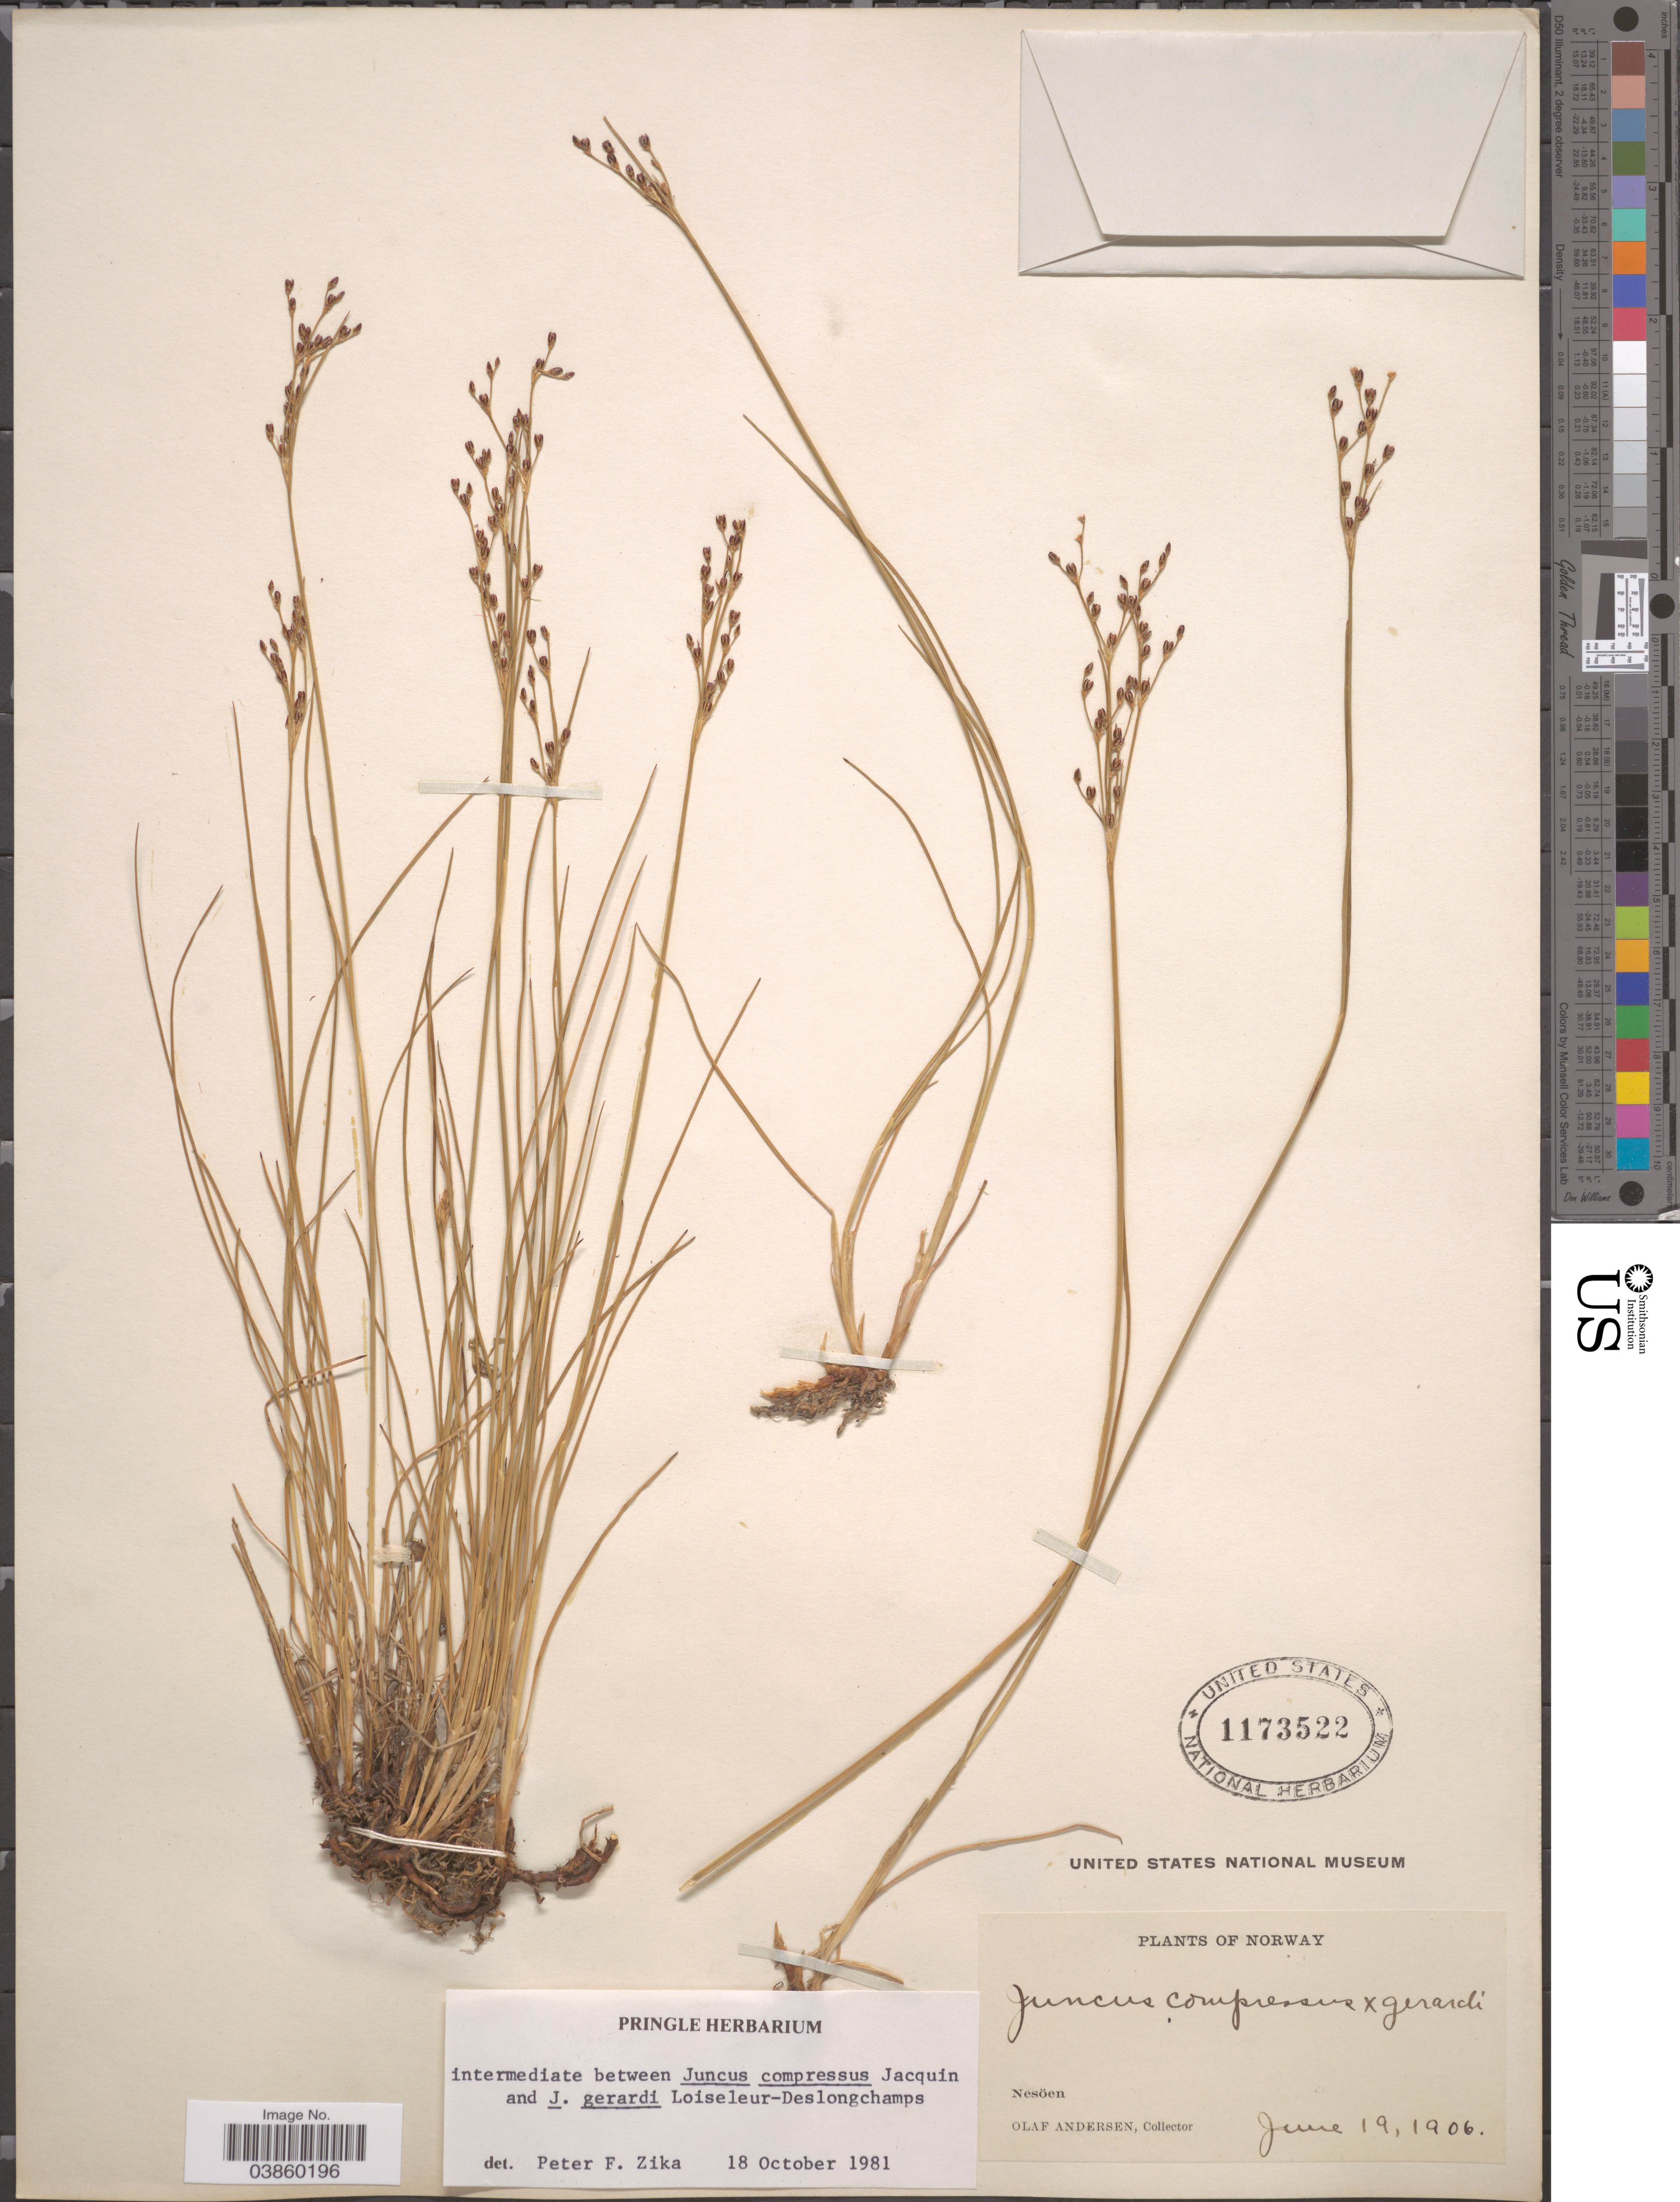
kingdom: Plantae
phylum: Tracheophyta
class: Liliopsida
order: Poales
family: Juncaceae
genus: Juncus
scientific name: Juncus compressus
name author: Jacq.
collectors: O. Andersen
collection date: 1906-06-19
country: Norway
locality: Nesöen.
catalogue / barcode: US 1173522